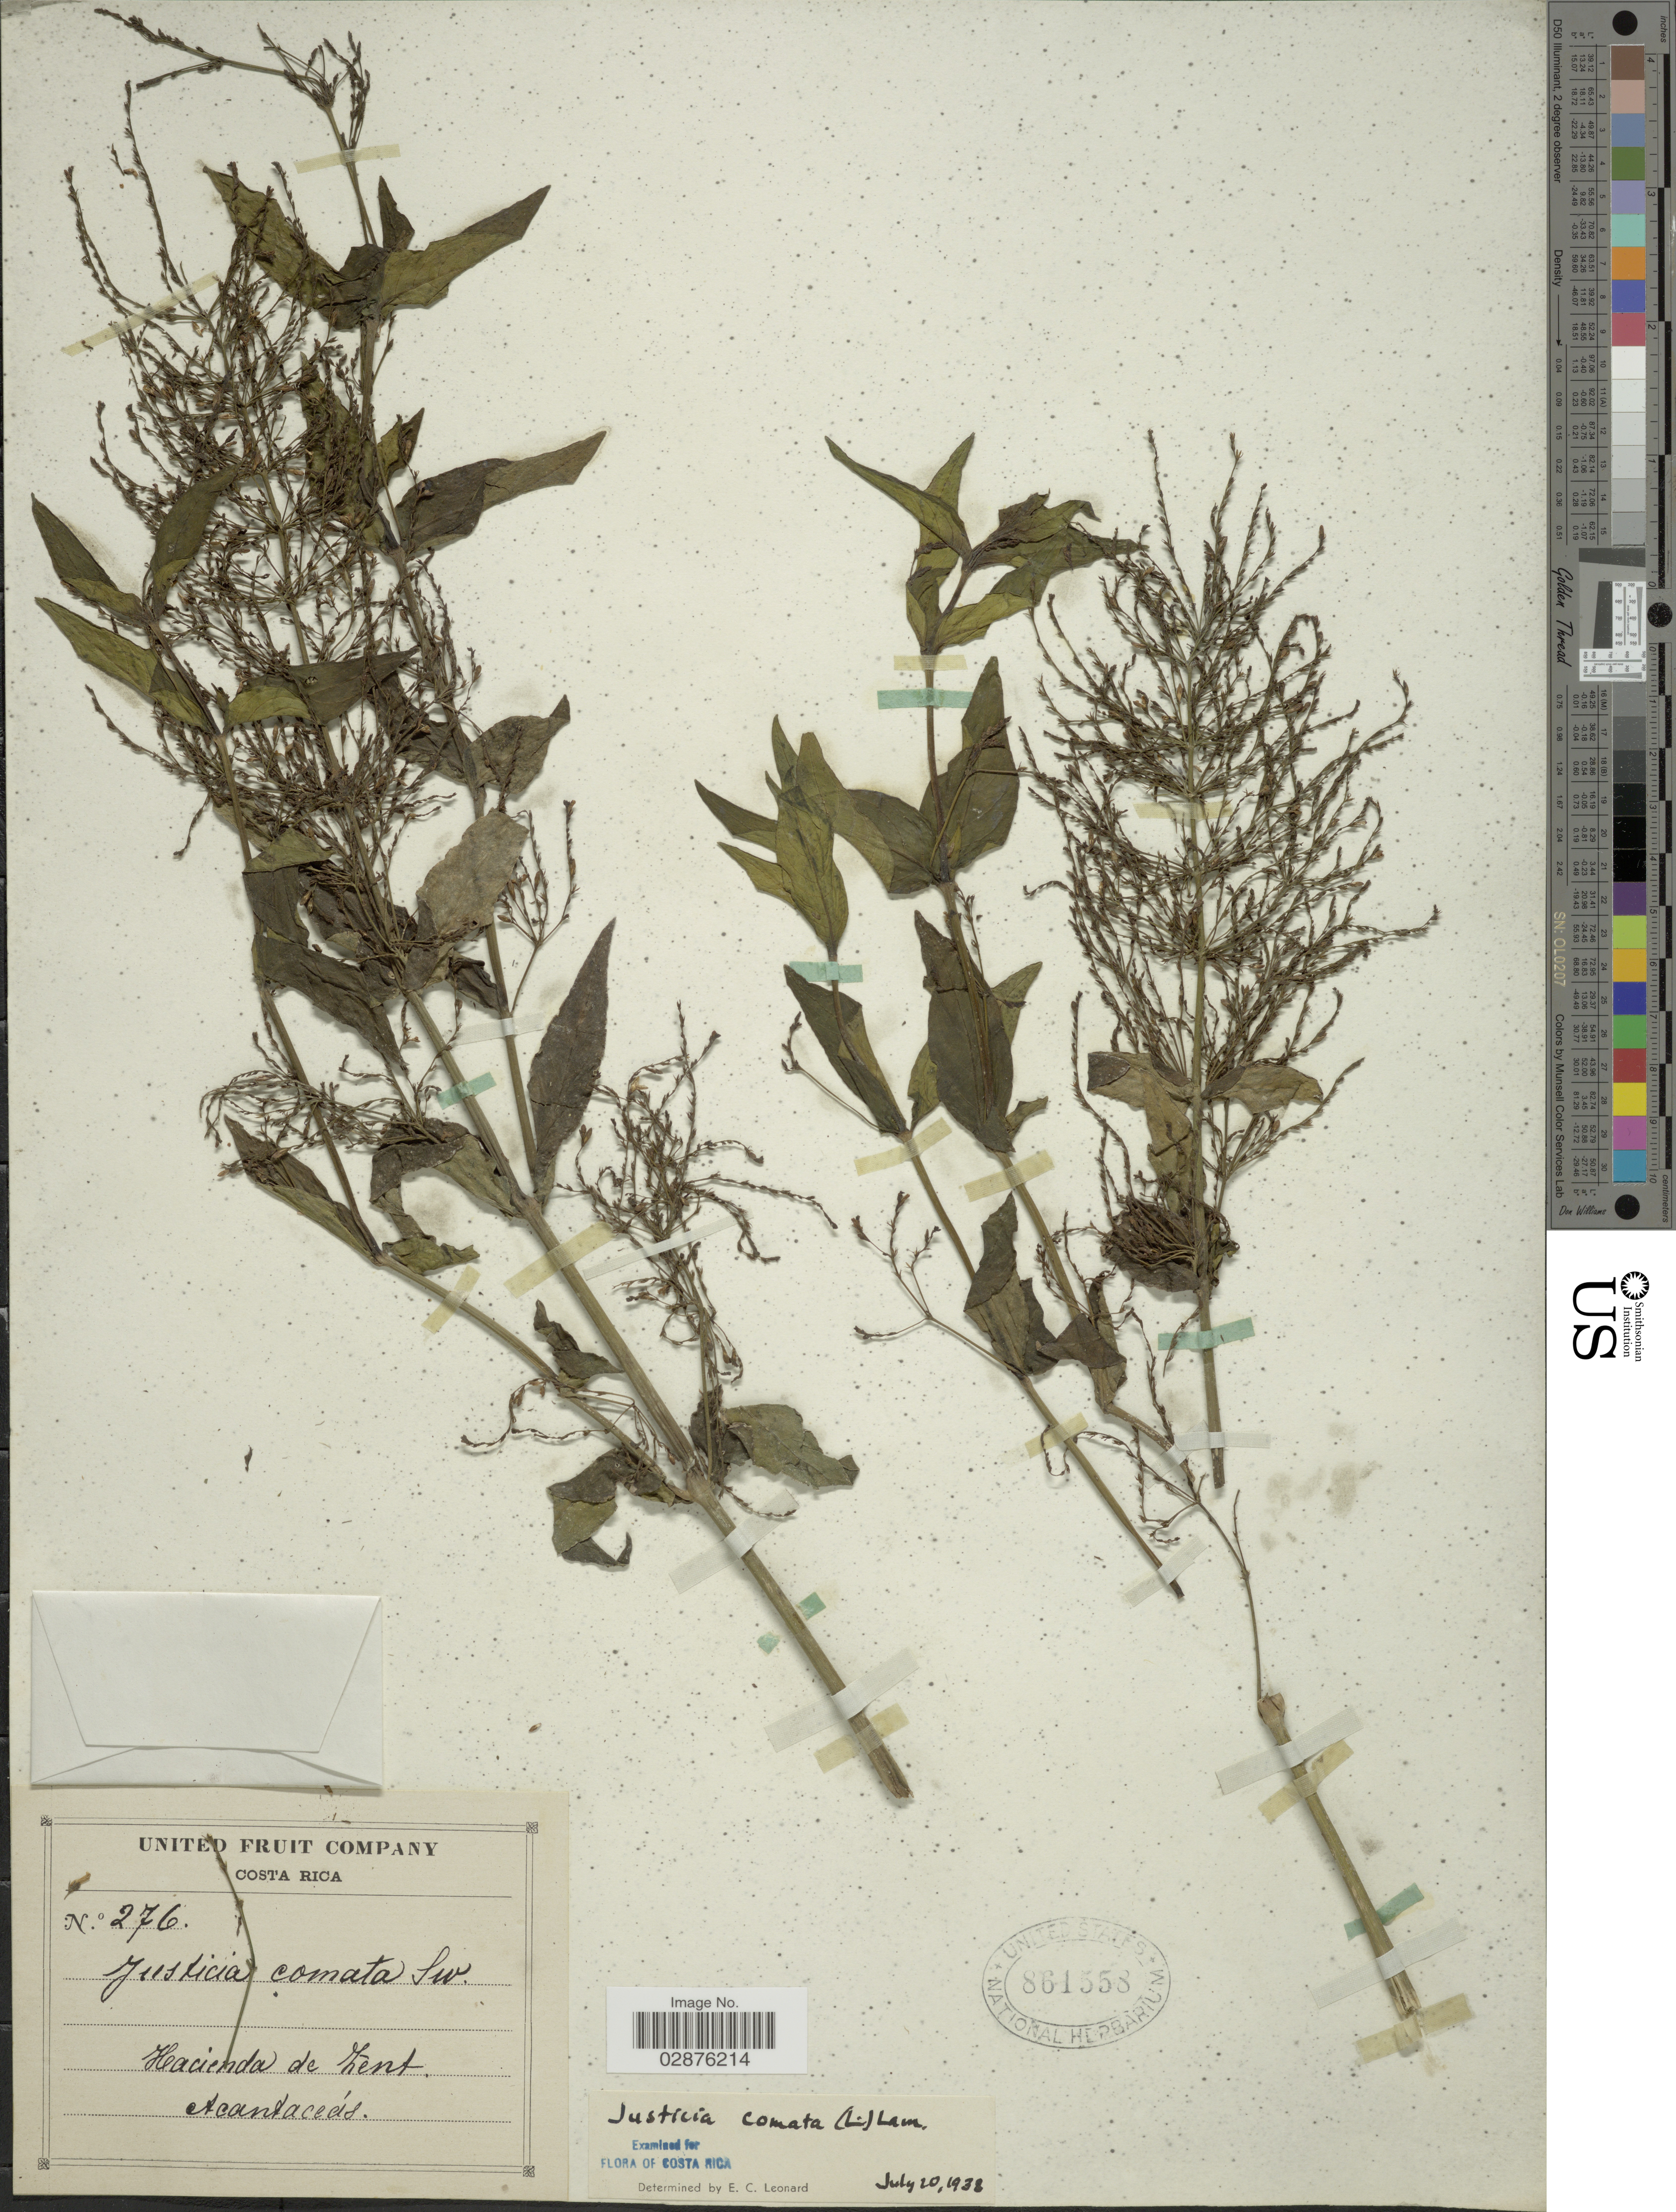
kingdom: Plantae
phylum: Tracheophyta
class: Magnoliopsida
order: Lamiales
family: Acanthaceae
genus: Justicia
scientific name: Justicia comata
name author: (L.) Lam.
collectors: United Fruit Company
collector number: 276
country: Costa Rica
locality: Hacienda de Zent.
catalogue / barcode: US 861558